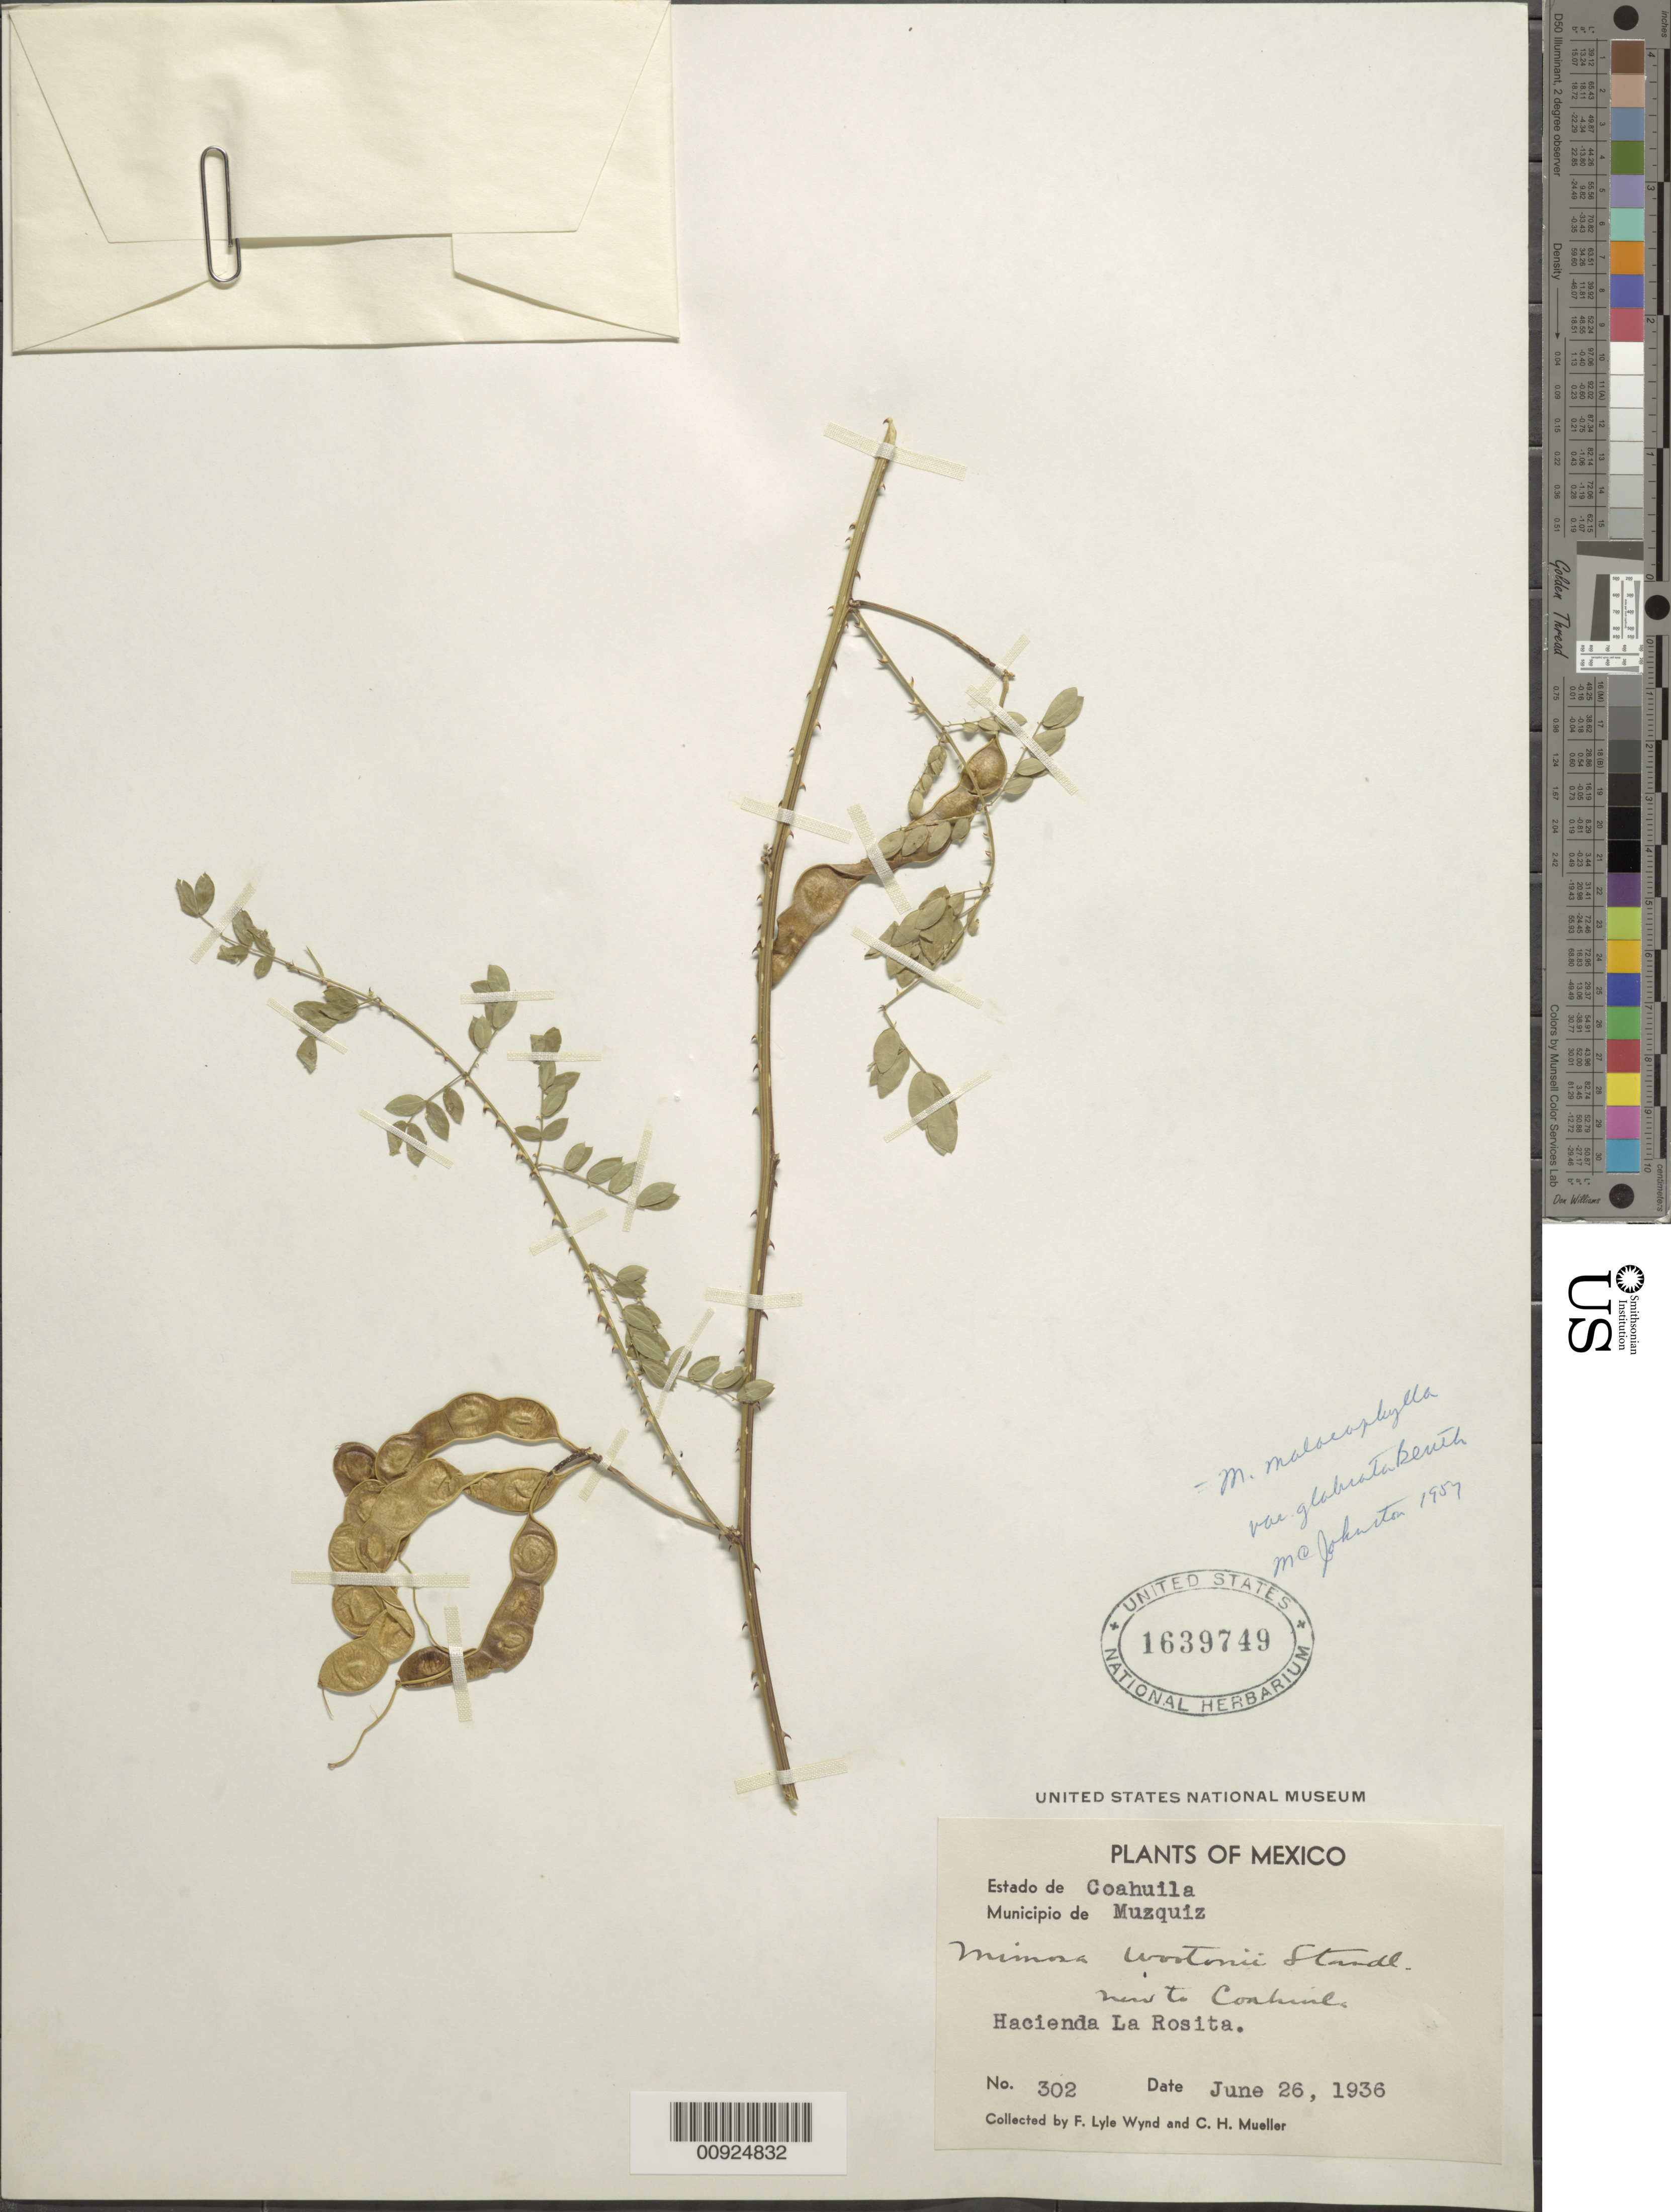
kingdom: Plantae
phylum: Tracheophyta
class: Magnoliopsida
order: Fabales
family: Fabaceae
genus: Mimosa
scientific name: Mimosa malacophylla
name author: A. Gray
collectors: F. L. Wynd & C. H. Mueller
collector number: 302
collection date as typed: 26 Jun 1936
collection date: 1936-06-26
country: Mexico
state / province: Coahuila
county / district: Múzquiz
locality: Estado de Coahuila, Municipio de Múzquiz, Hacienda La Rosita.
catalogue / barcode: US 1639749